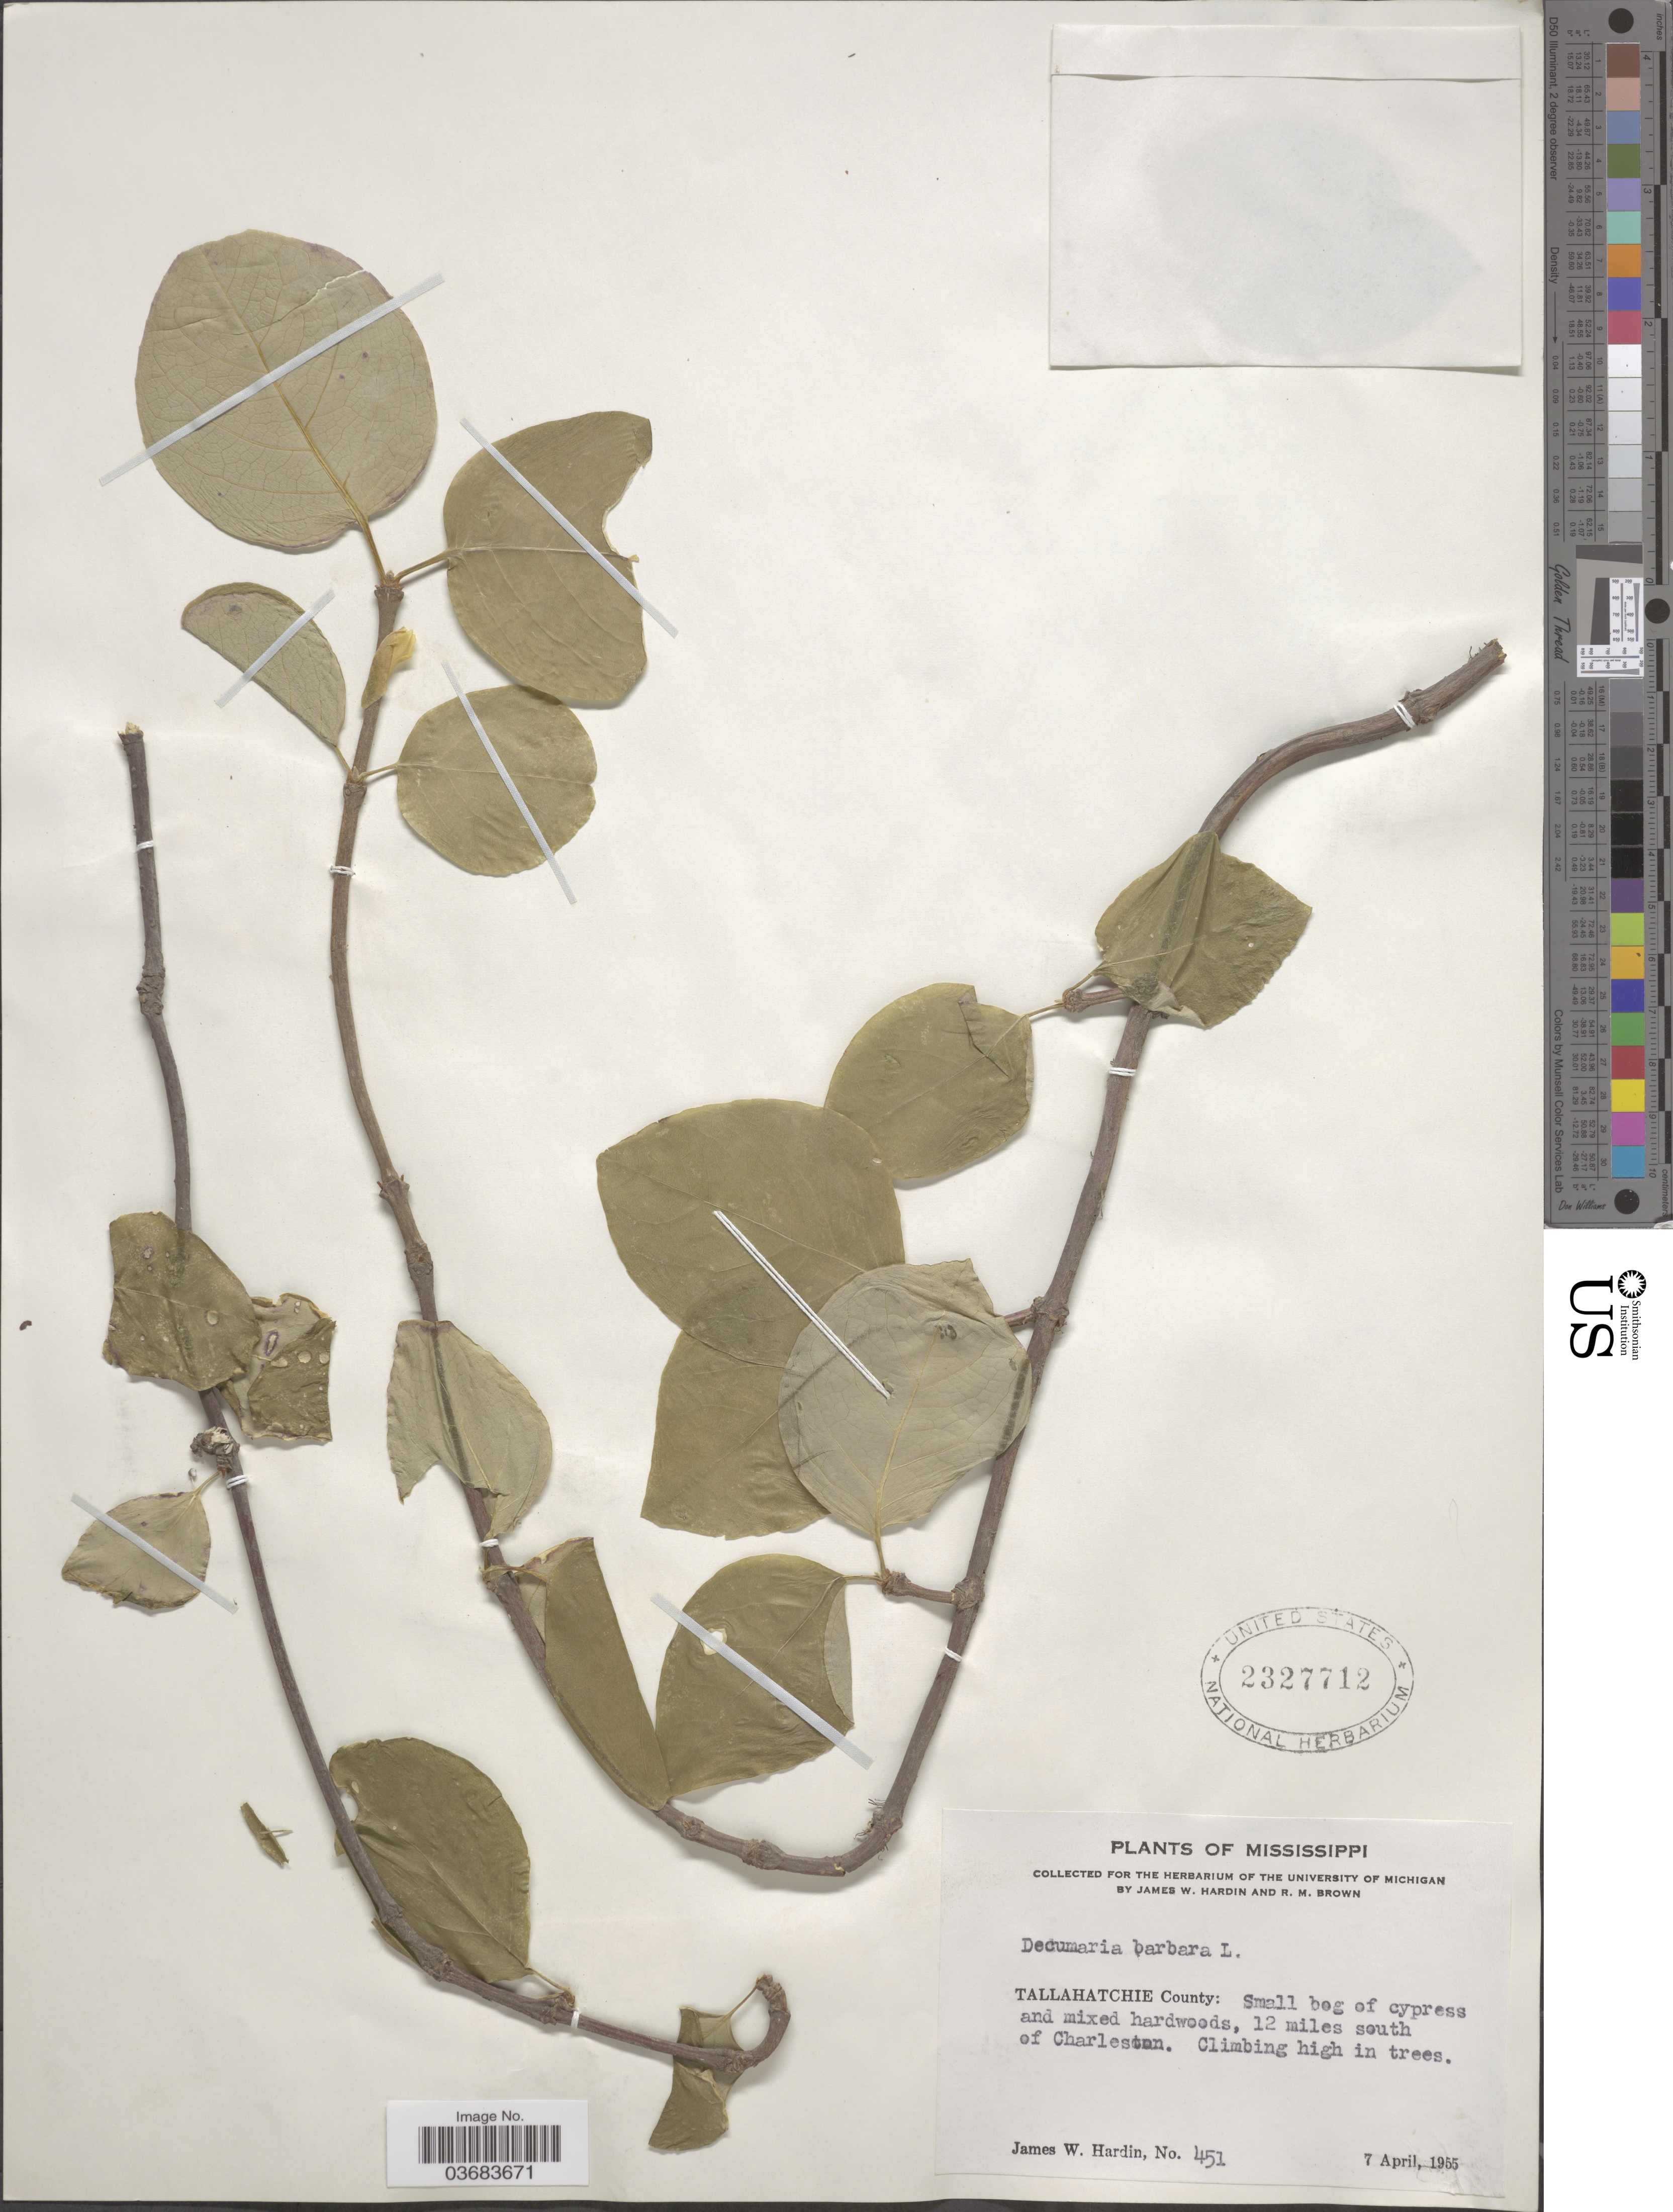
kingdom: Plantae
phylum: Tracheophyta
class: Magnoliopsida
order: Cornales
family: Hydrangeaceae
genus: Hydrangea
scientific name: Hydrangea barbara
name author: (L.) Bernd Schulz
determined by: Strong, Mark T., (BOT), Smithsonian Institution - National Museum of Natural History (UNITED STATES)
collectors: J. W. Hardin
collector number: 451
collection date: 1955-04-07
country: United States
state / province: Mississippi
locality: Tallahatchie County: Small bog of cypress and mixed hardwoods, 12 miles south of Charleston.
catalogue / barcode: US 2327712